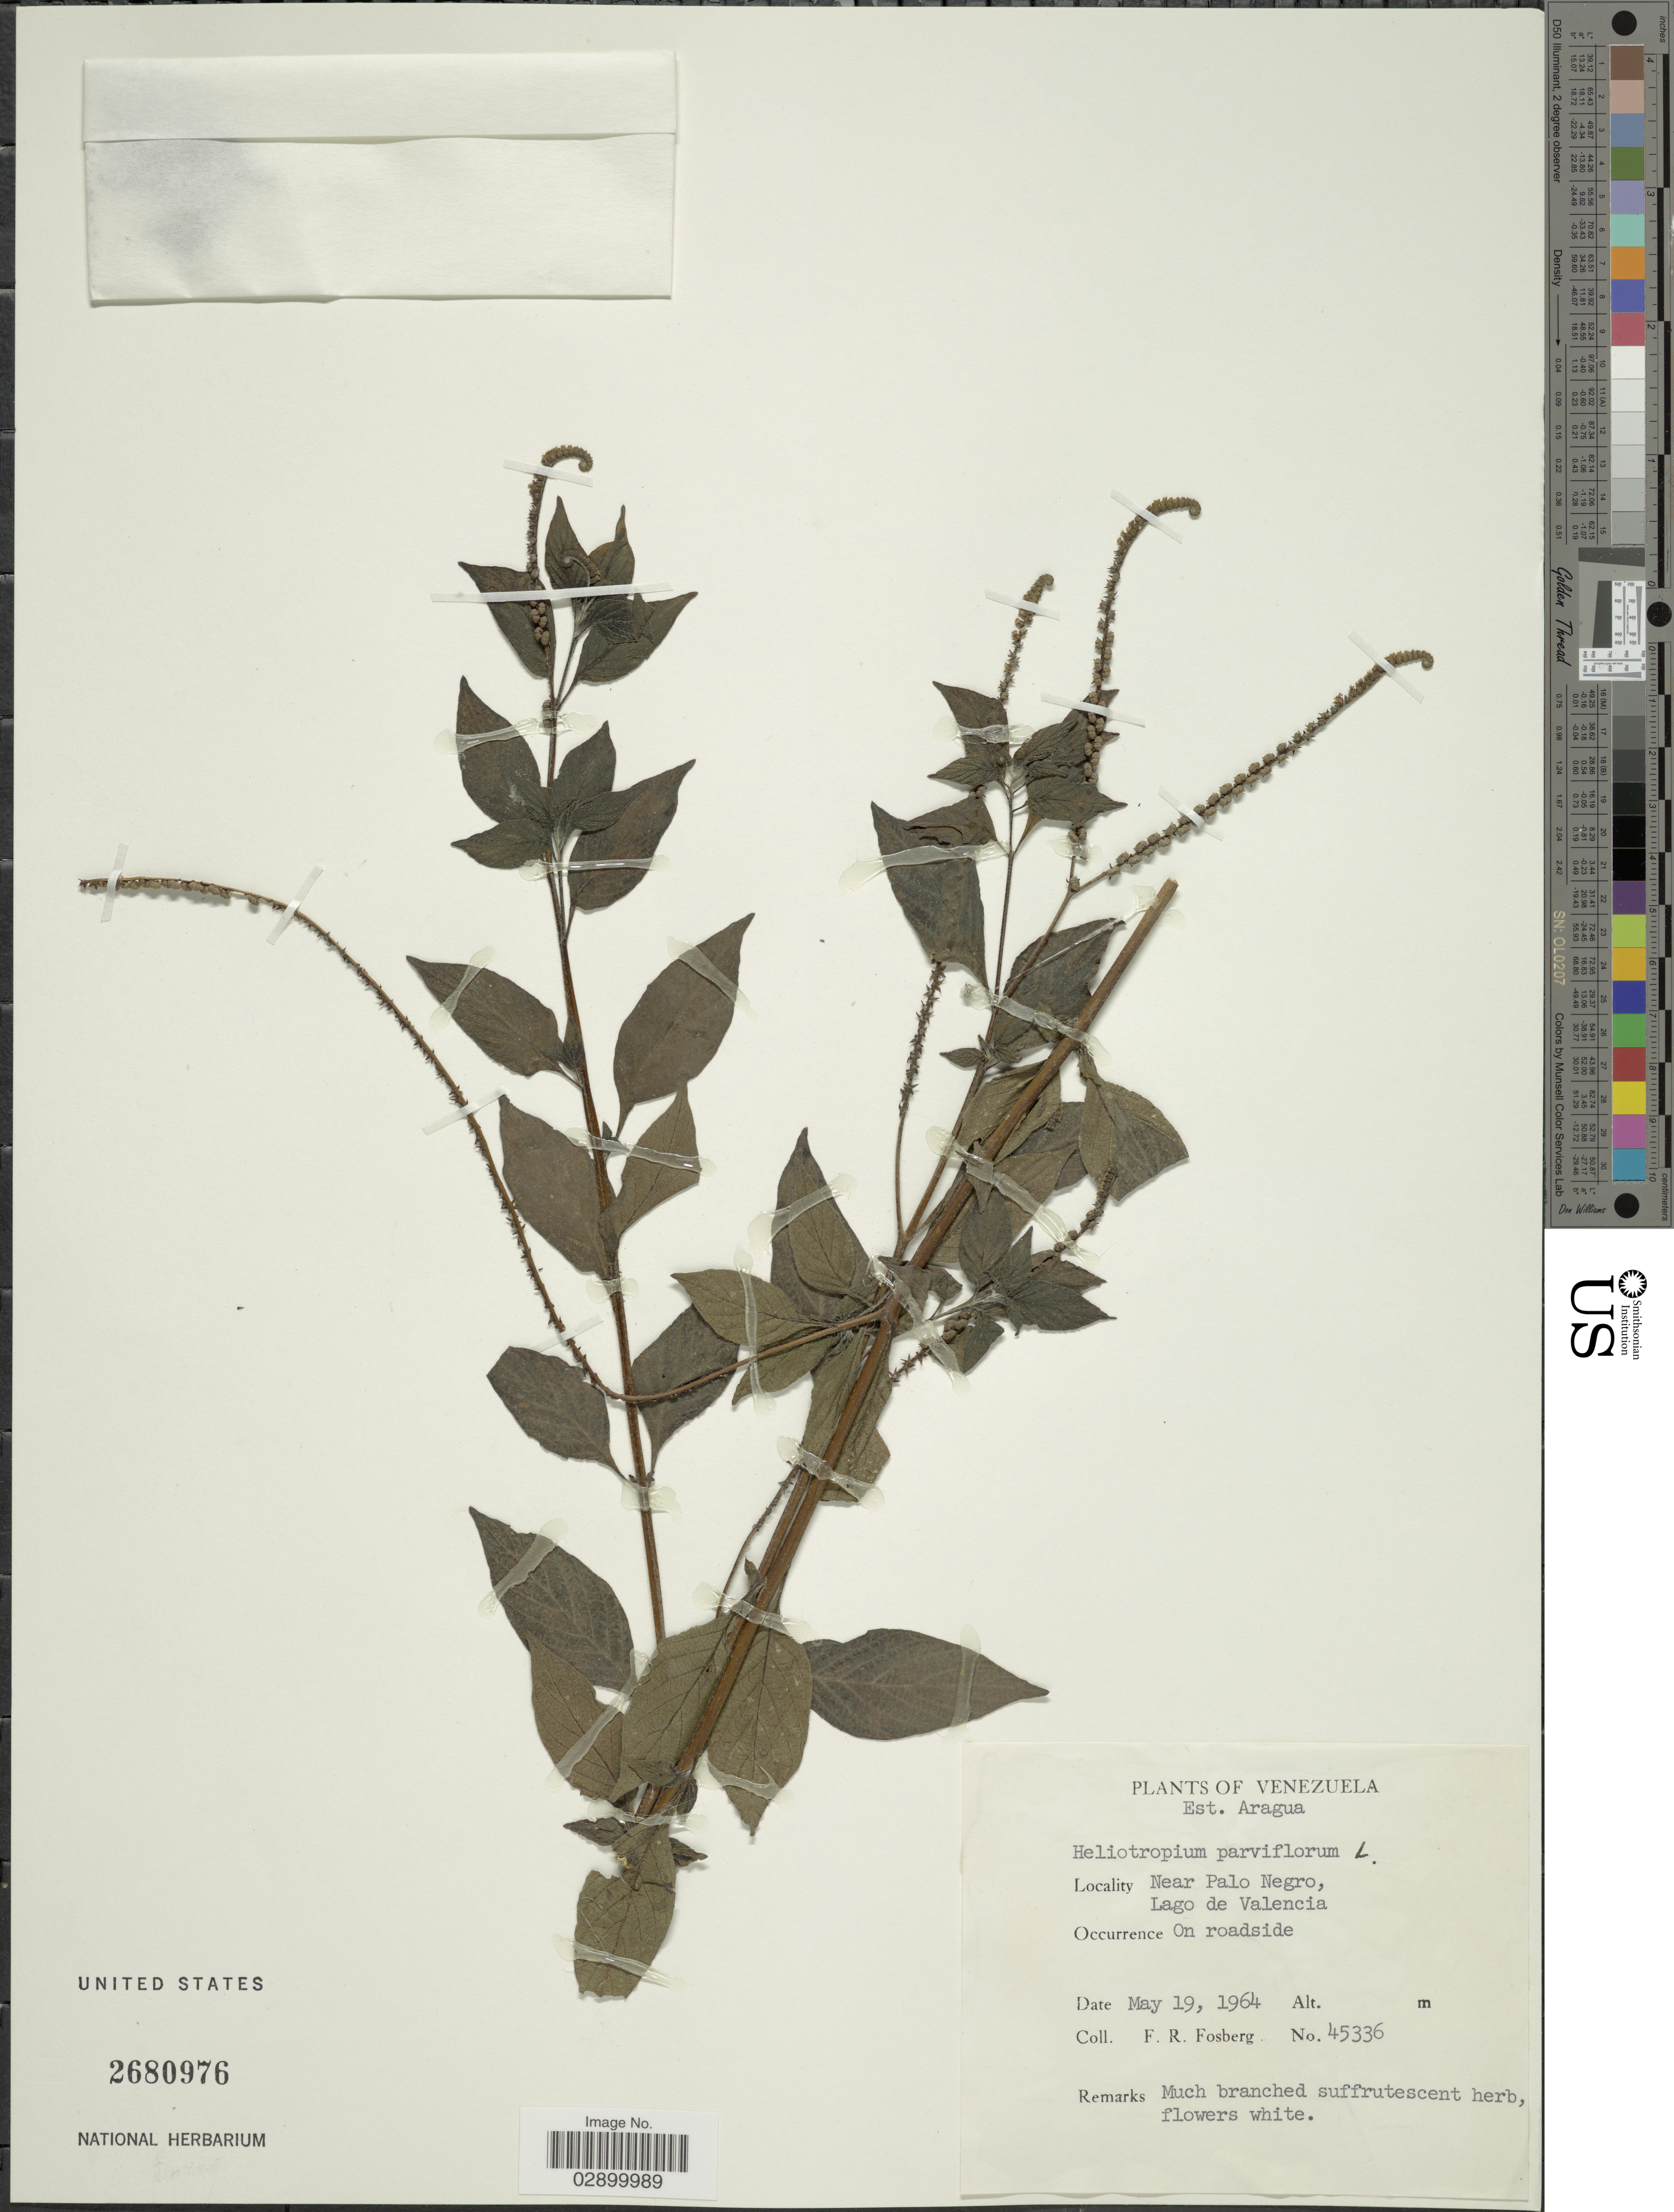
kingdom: Plantae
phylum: Tracheophyta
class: Magnoliopsida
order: Boraginales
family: Heliotropiaceae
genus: Heliotropium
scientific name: Heliotropium angiospermum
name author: Murray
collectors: F. R. Fosberg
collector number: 45336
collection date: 1964-05-19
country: Venezuela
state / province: Aragua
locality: Est. Aragua. Near Palo Negro, Lago de Valencia.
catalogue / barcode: US 2680976